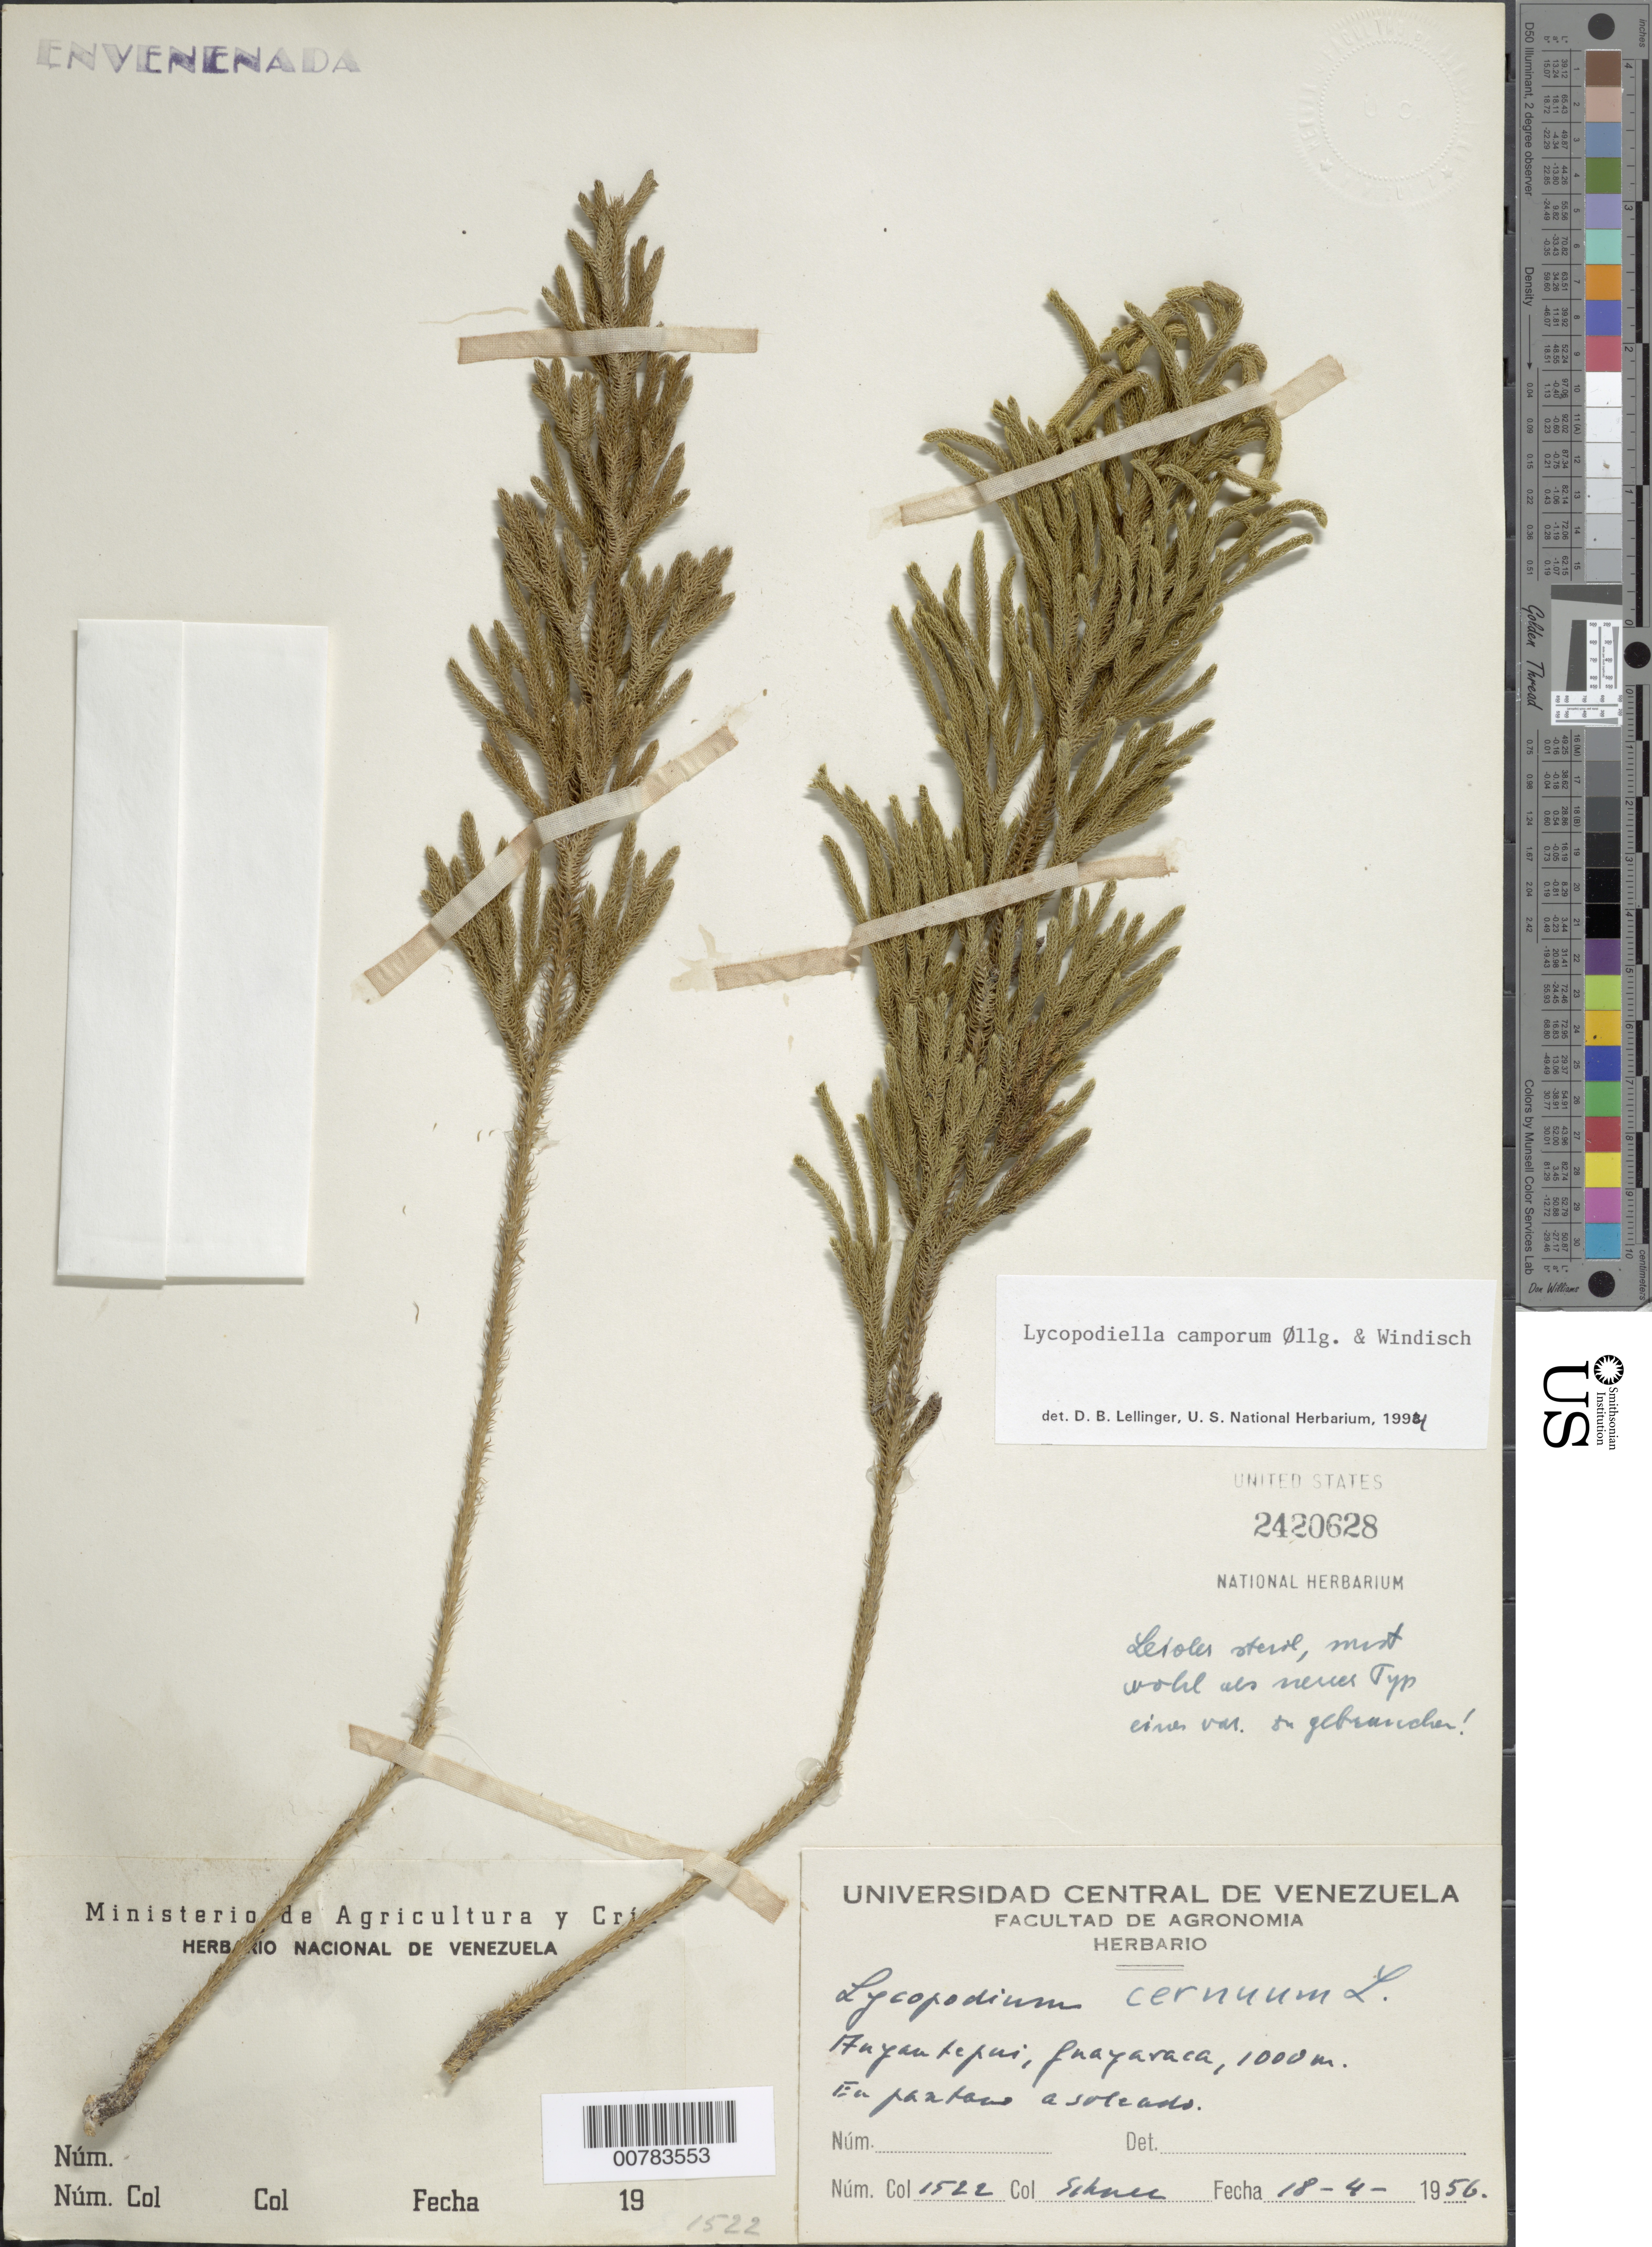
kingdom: Plantae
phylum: Tracheophyta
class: Lycopodiopsida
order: Lycopodiales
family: Lycopodiaceae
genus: Palhinhaea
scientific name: Palhinhaea camporum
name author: (B. Øllg. & P.G. Windisch) Holub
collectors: L. Schnie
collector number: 1522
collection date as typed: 18-Apr-56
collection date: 1956-04-18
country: Venezuela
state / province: Bolívar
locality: Auyan tepuí, Guayaraca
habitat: Pantanos asoleado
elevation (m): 1000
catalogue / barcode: US 2420628